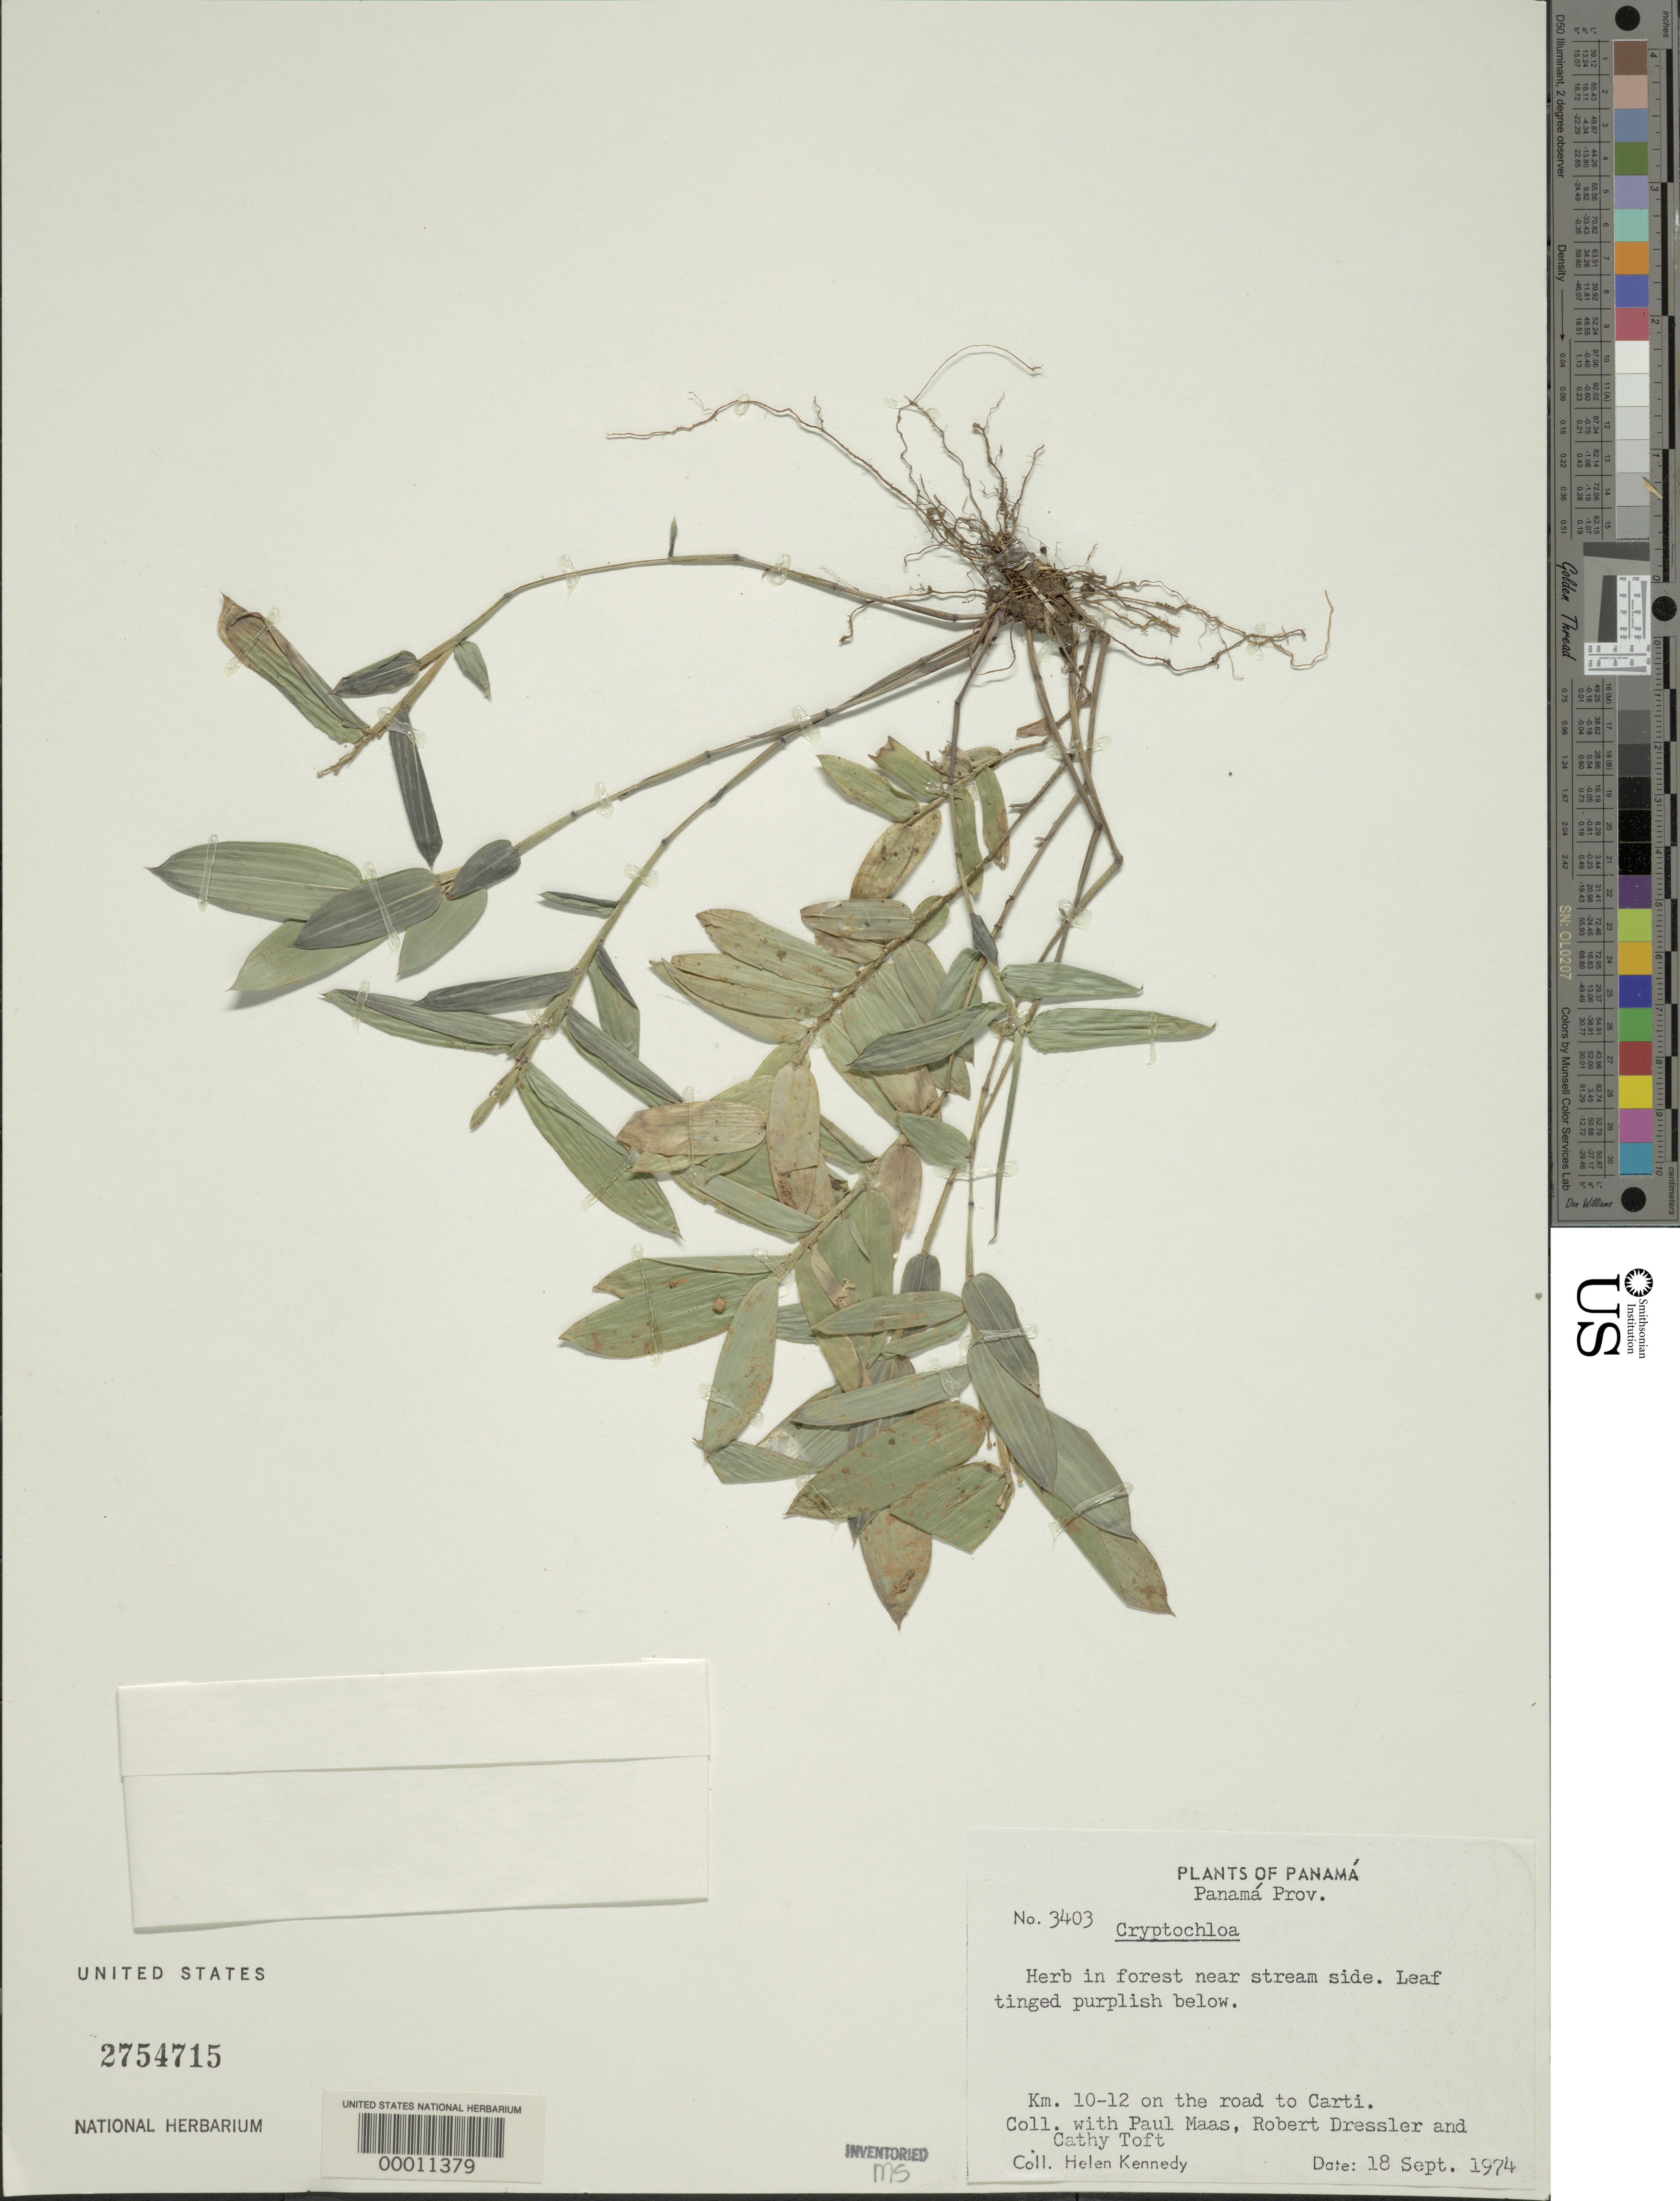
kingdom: Plantae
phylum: Tracheophyta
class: Liliopsida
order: Poales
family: Poaceae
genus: Cryptochloa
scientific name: Cryptochloa sp.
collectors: H. Kennedy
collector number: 3403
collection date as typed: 18 Sep 1974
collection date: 1974-09-18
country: Panama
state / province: Panamá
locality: Carti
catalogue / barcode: US 2754715